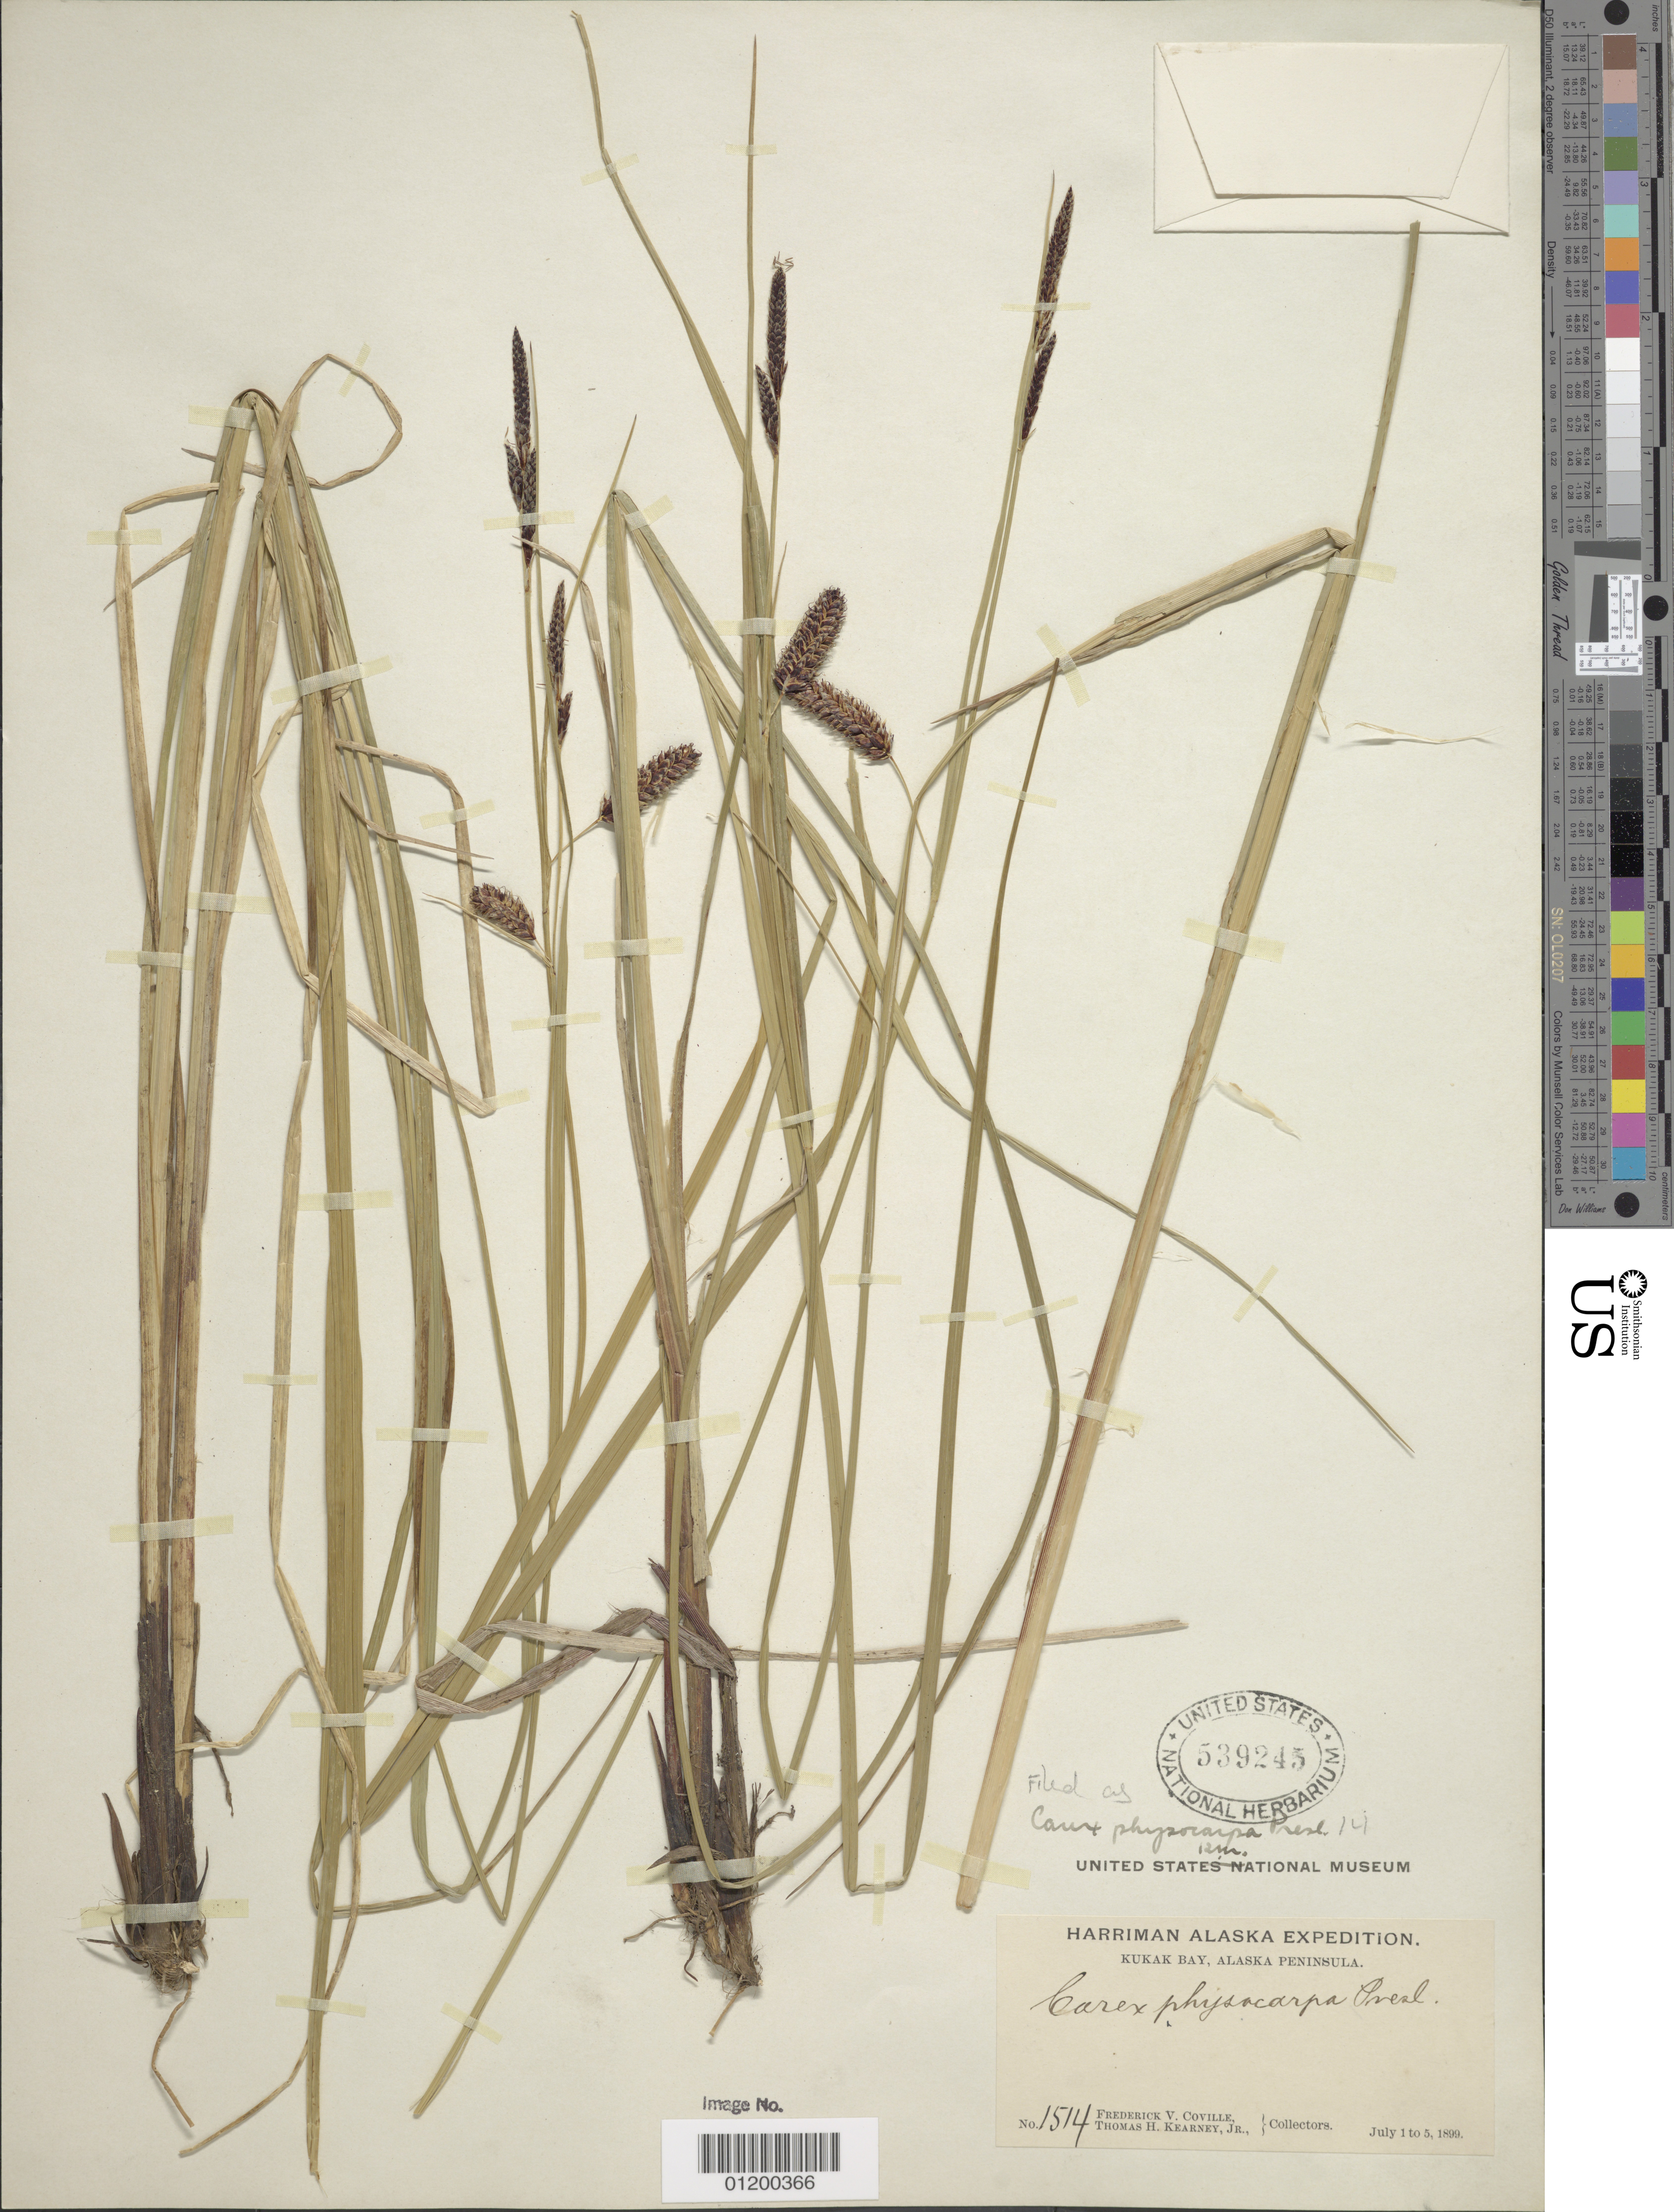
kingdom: Plantae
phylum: Tracheophyta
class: Liliopsida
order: Poales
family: Cyperaceae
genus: Carex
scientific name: Carex saxatilis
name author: L.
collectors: F. V. Coville & F. Funston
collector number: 1514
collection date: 1899-07-01/1899-07-05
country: United States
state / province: Alaska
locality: Kukak Bay, Alaska Peninsula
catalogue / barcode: US 539245